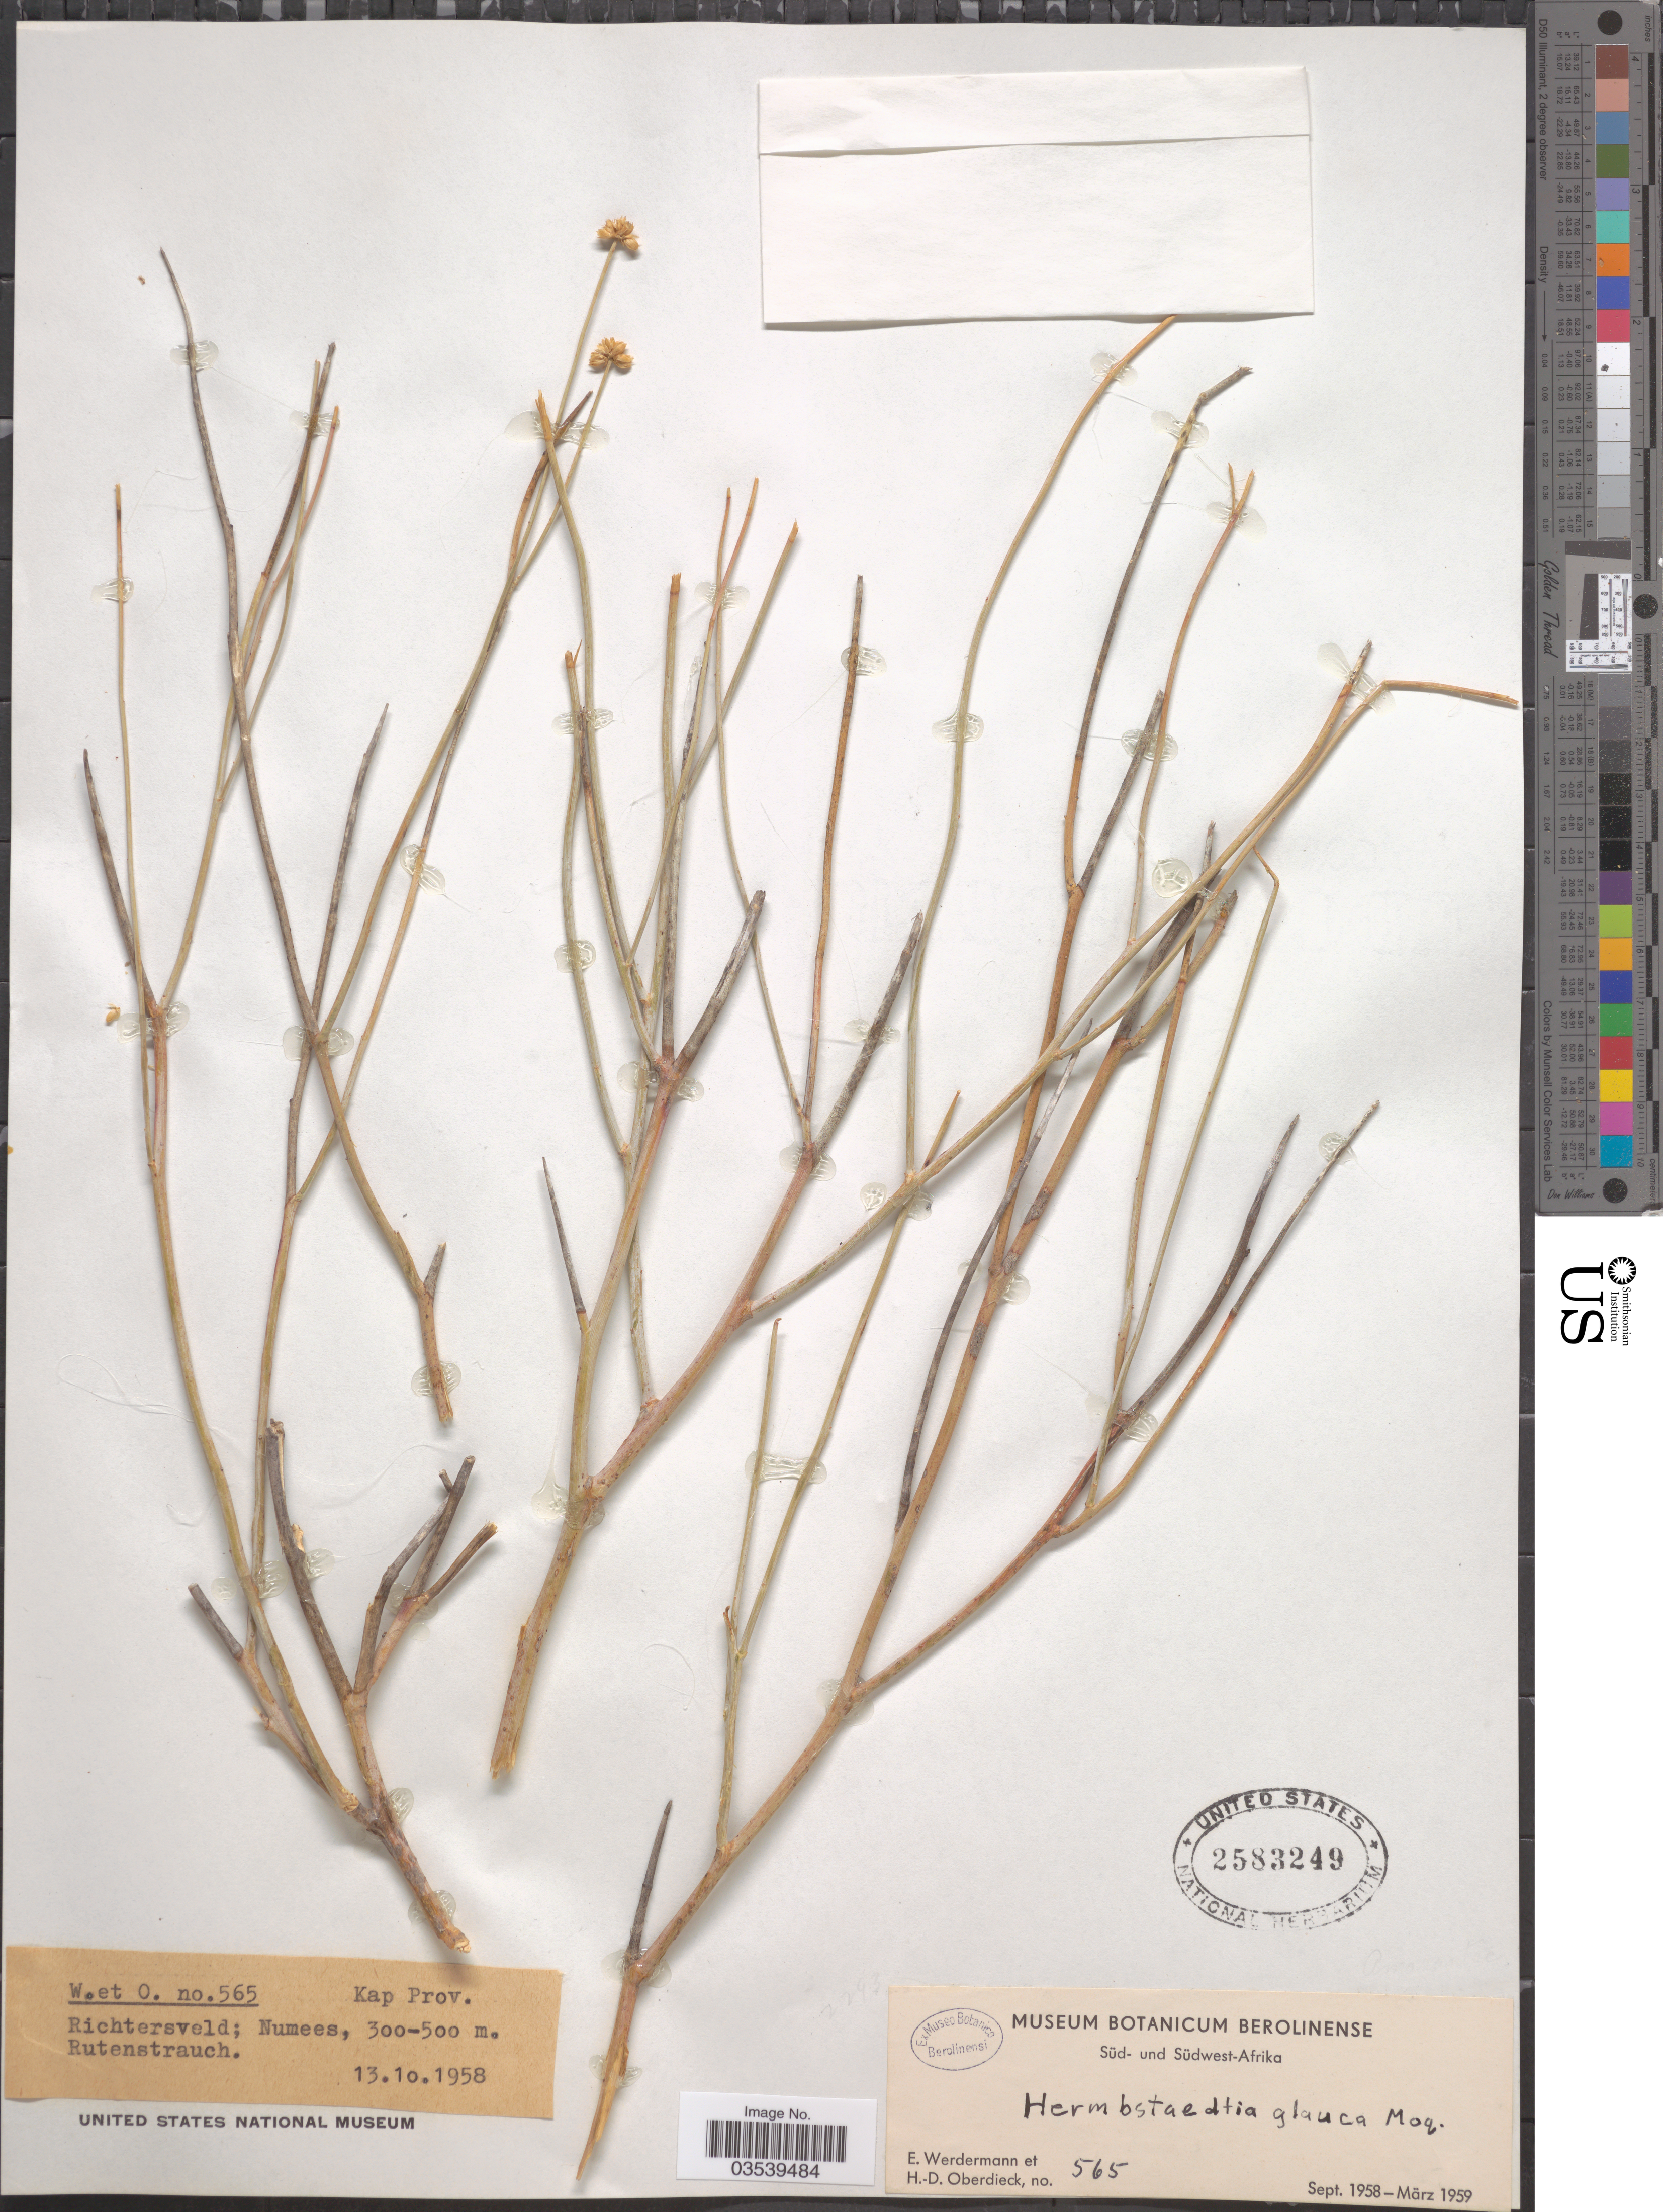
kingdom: Plantae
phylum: Tracheophyta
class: Magnoliopsida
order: Caryophyllales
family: Amaranthaceae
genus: Hermbstaedtia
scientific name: Hermbstaedtia glauca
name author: Reichb. ex Steud.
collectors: E. Werdermann & H. Oberdieck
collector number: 565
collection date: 1958-10-13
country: South Africa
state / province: Northern Cape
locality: Kap Prov. Richtersveld; Numees.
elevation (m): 300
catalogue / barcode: US 2583249